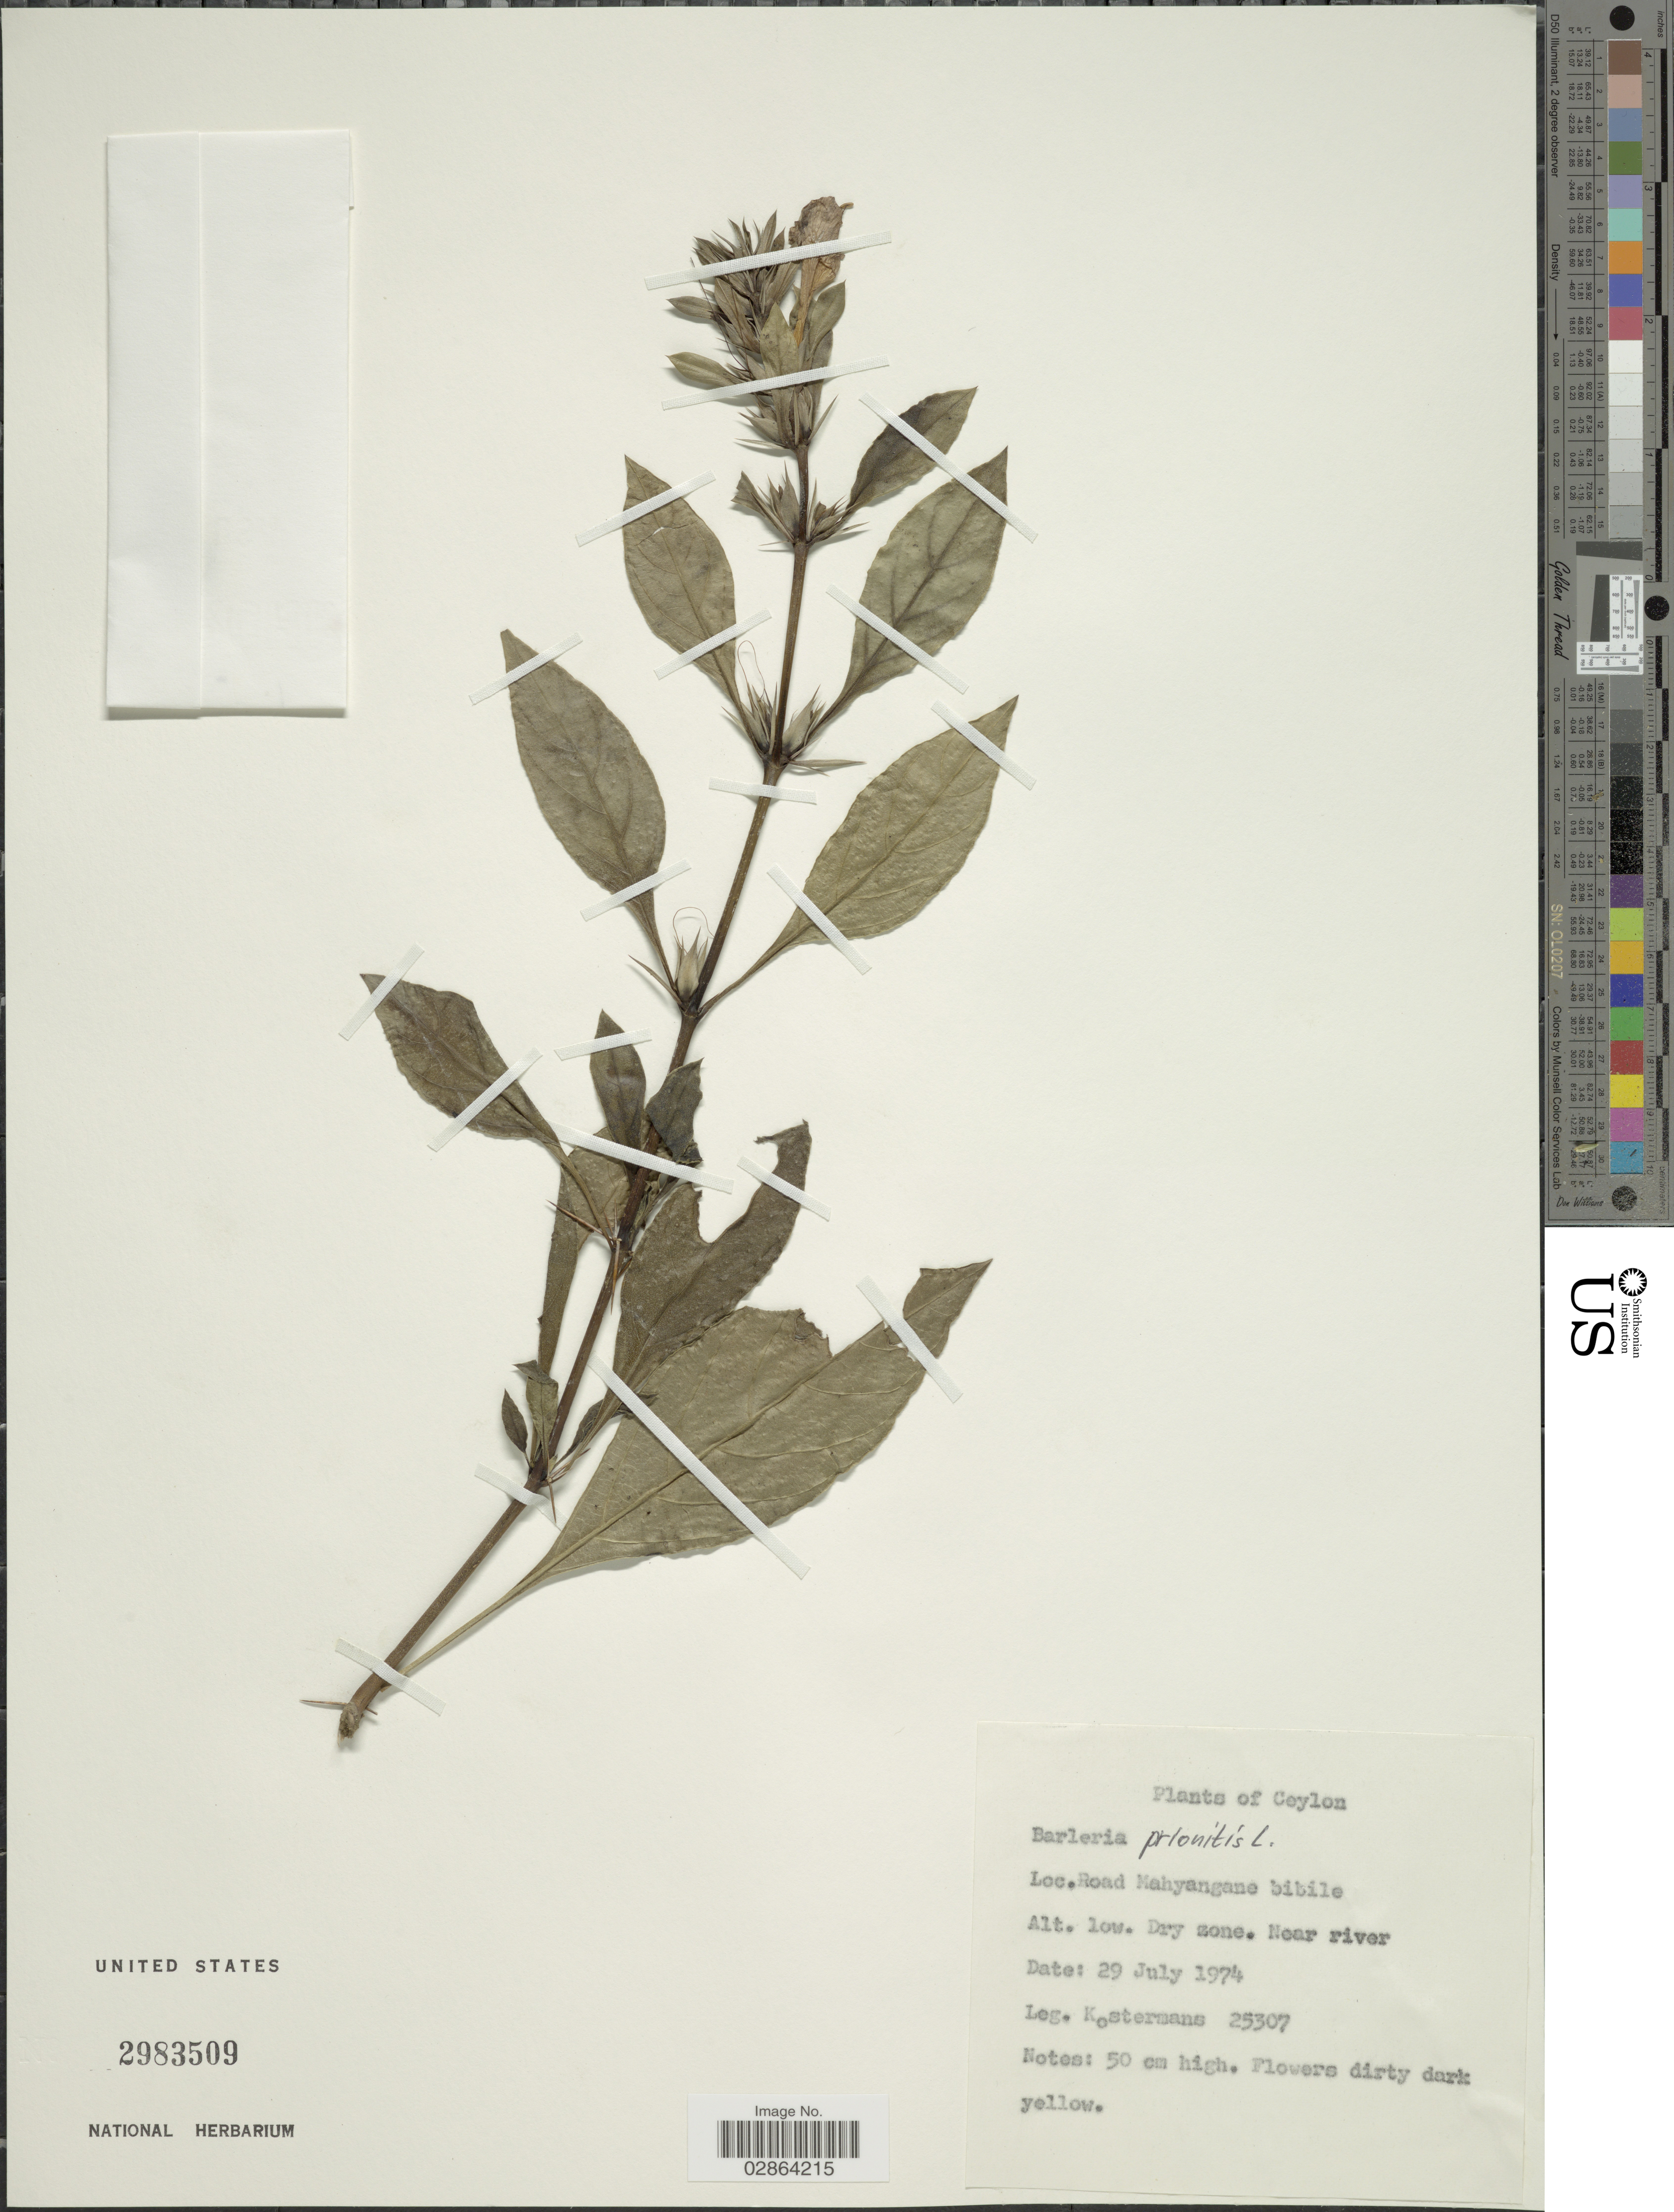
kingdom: Plantae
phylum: Tracheophyta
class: Magnoliopsida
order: Lamiales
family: Acanthaceae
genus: Barleria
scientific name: Barleria prionitis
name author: L.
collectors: Kostermans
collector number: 25307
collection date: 1974-07-29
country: Sri Lanka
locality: Ceylon, Road Mahyangane bibile.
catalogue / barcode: US 2983509